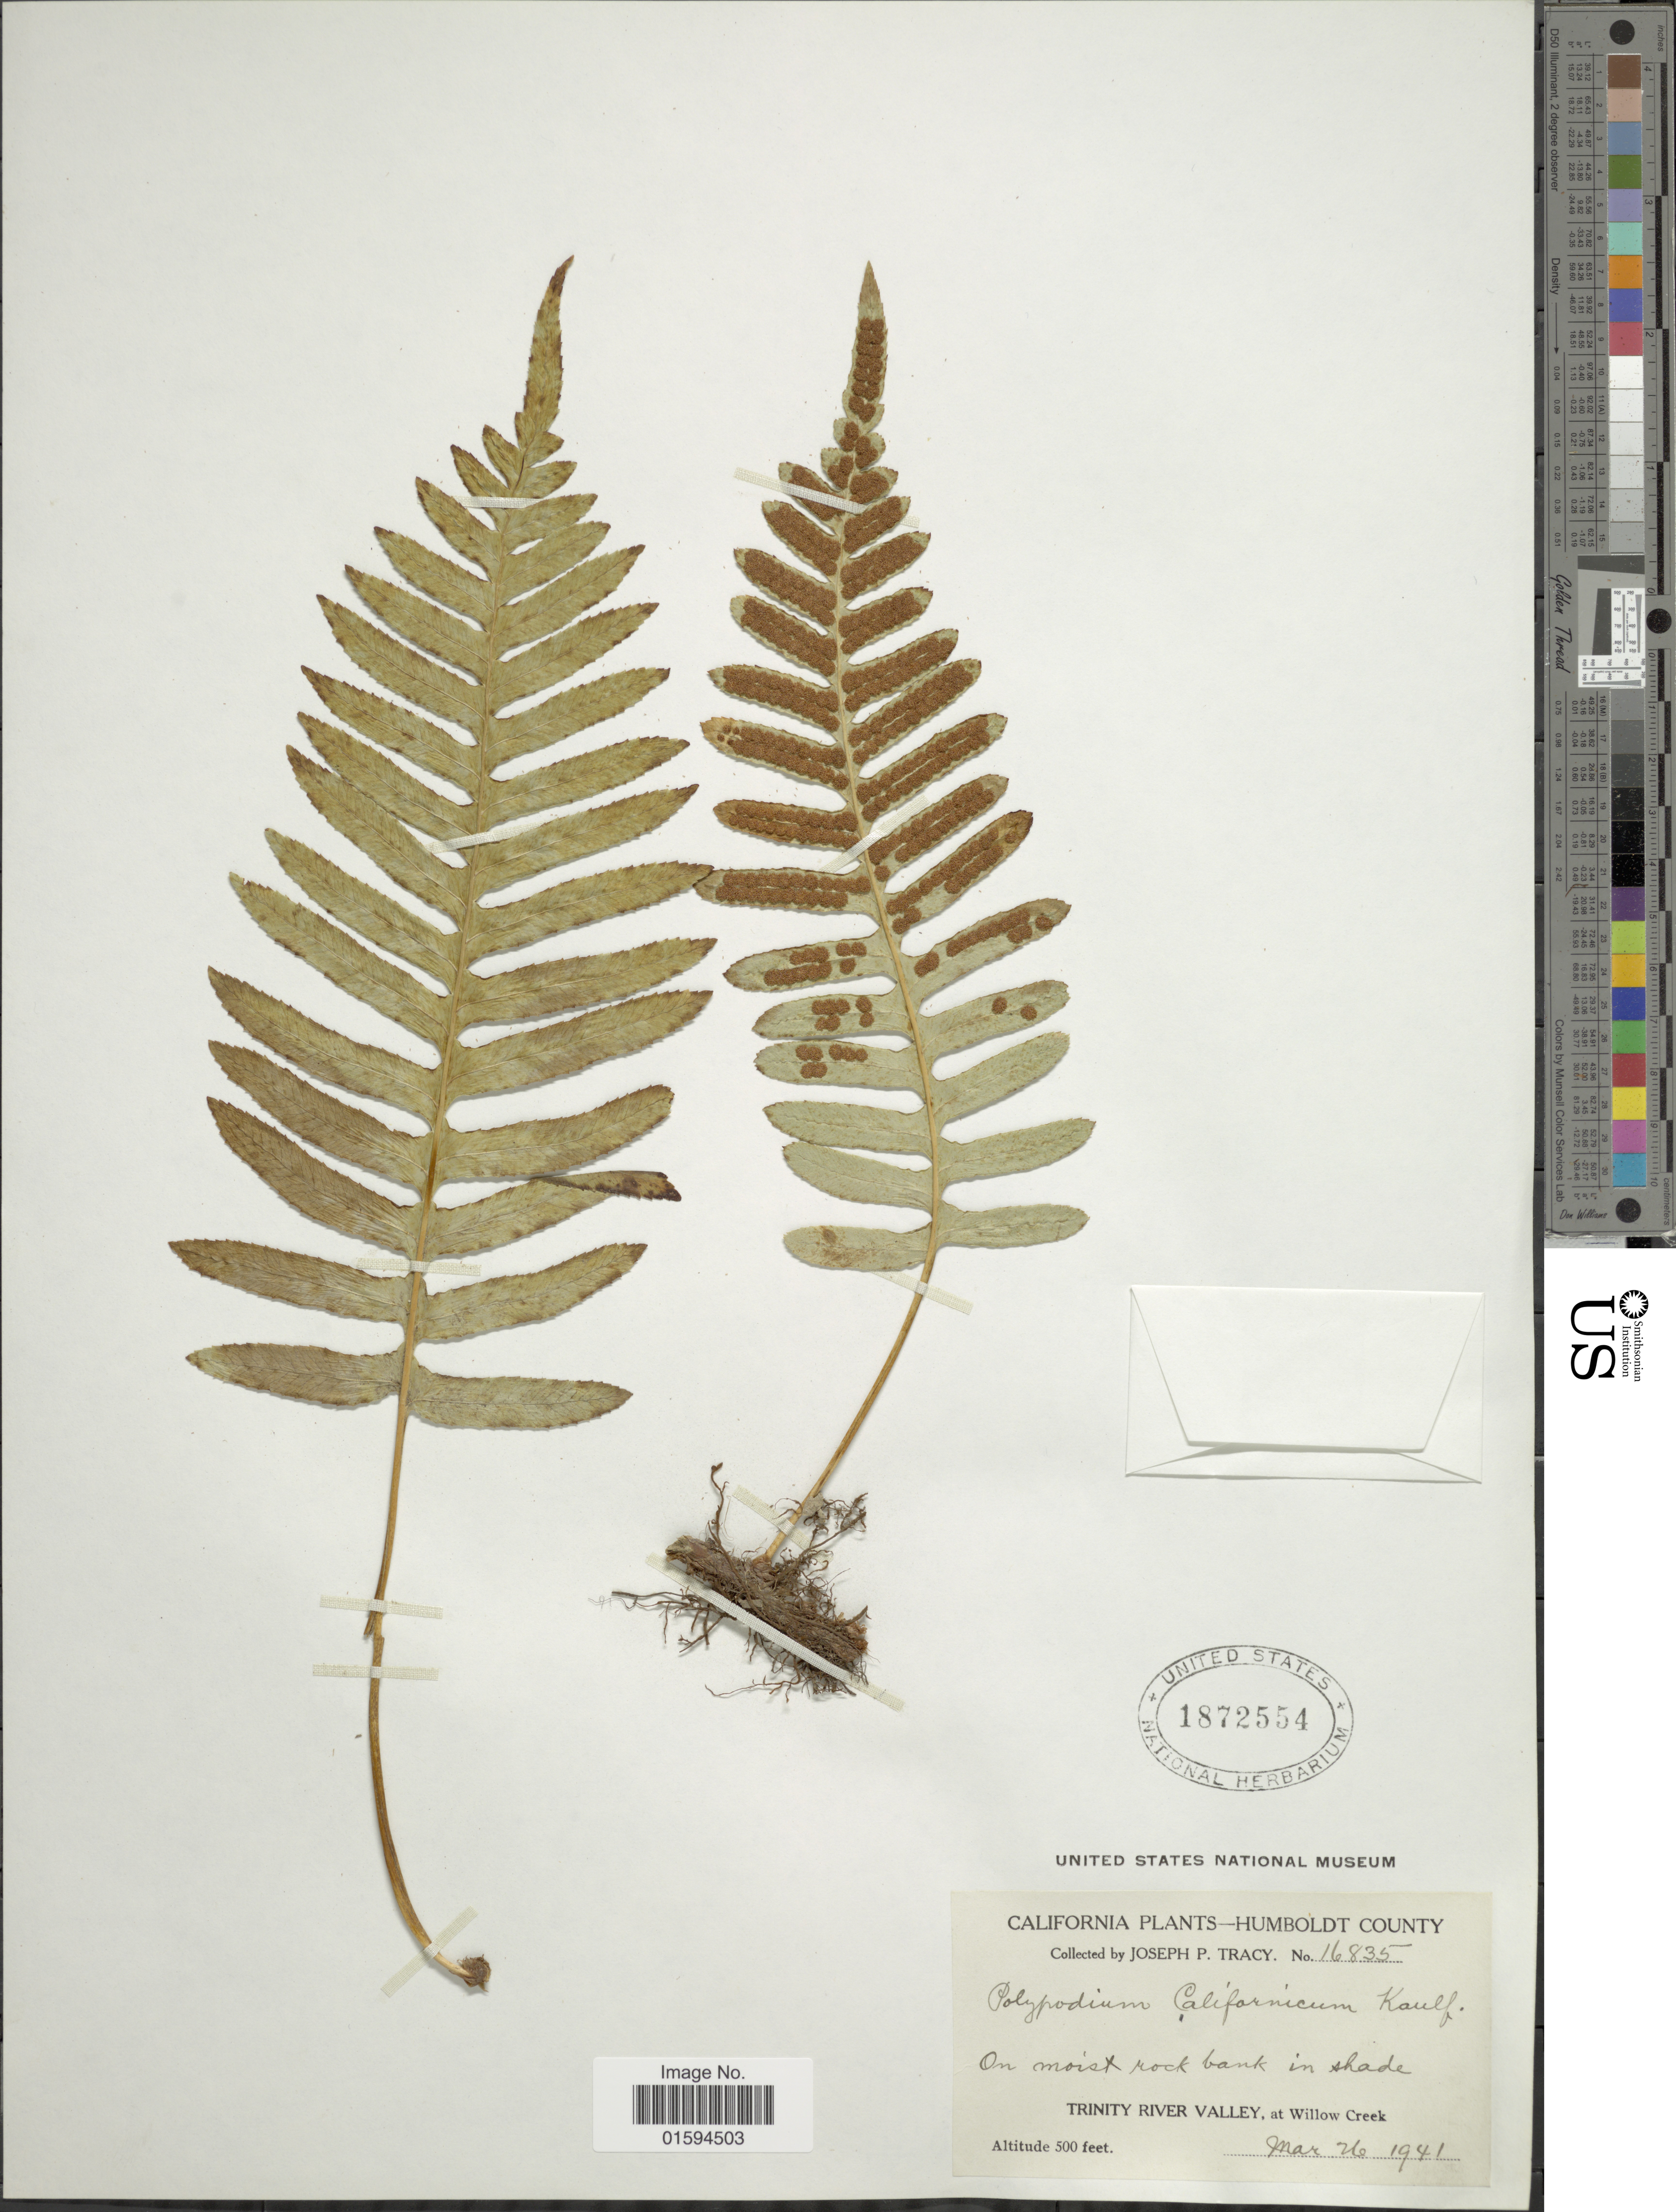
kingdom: Plantae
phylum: Tracheophyta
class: Polypodiopsida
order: Polypodiales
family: Polypodiaceae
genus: Polypodium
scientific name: Polypodium californicum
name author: Kaulf.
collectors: J. Tracy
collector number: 16835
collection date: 1941-03-26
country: United States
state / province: California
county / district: Humboldt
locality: Humboldt County, on moist rock bank in shade, Trinity River Valley, at Willow Creek.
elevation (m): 152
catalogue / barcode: US 1872554